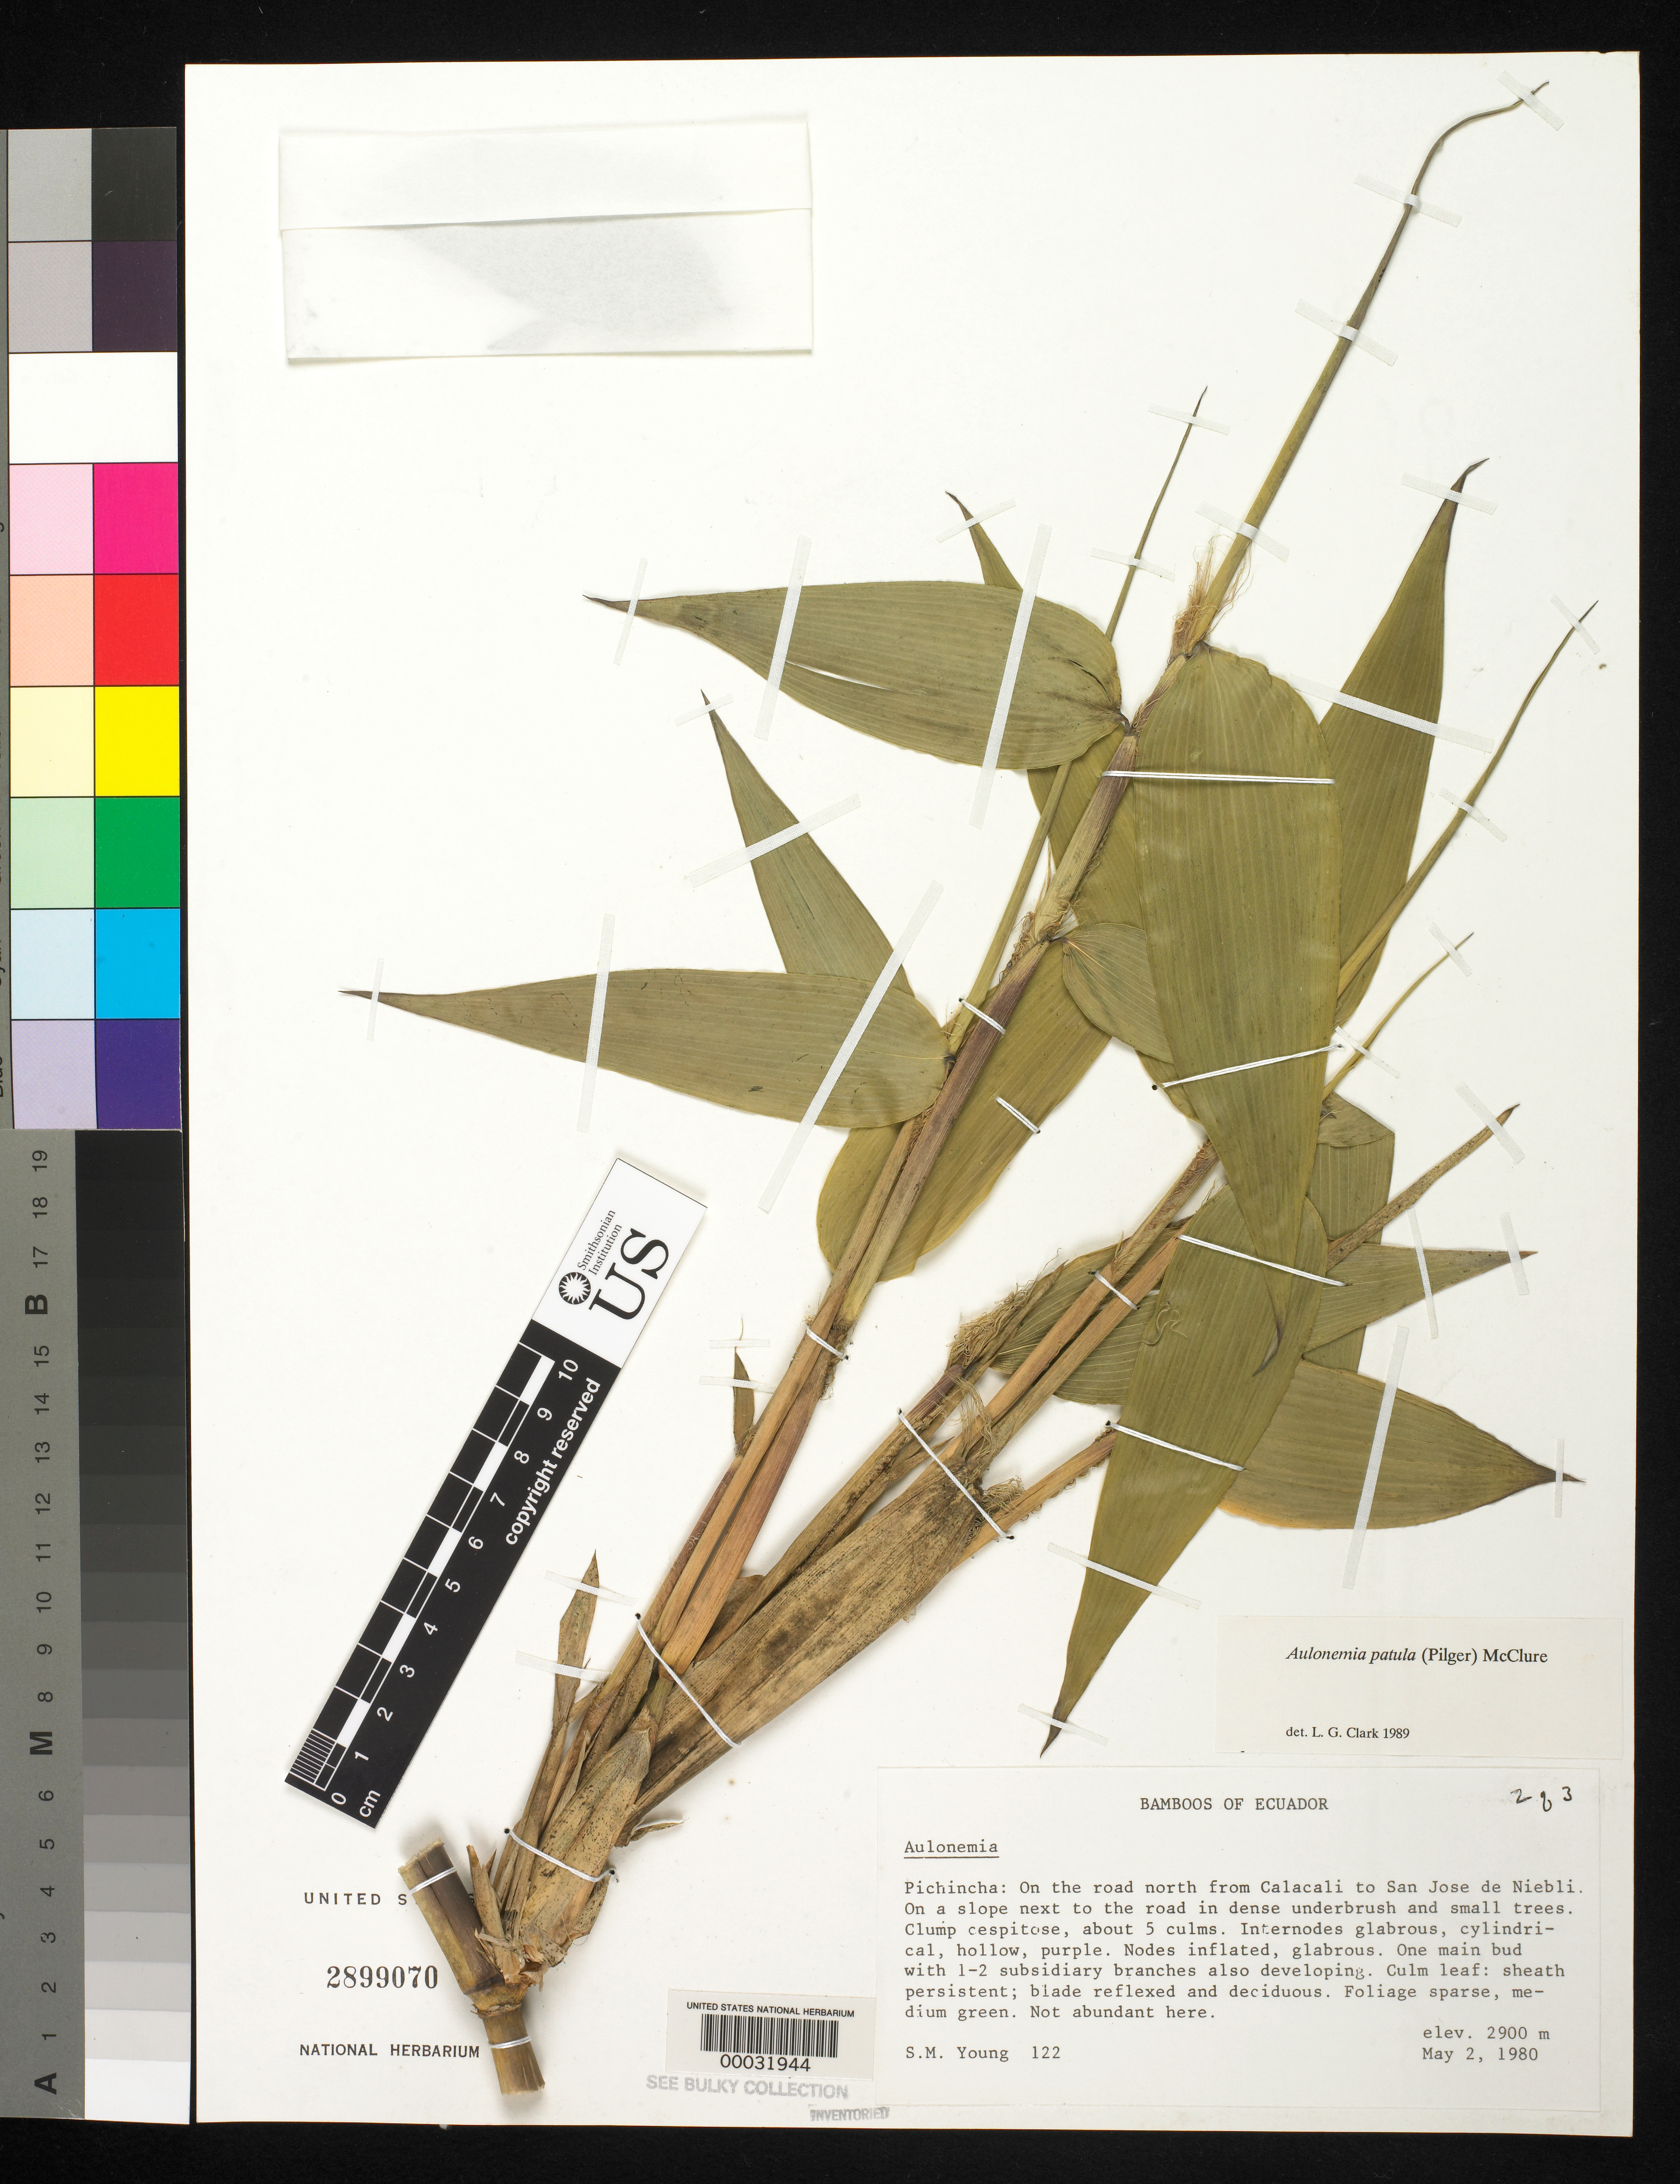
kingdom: Plantae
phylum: Tracheophyta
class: Liliopsida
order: Poales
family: Poaceae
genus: Aulonemia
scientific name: Aulonemia patula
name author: (Pilg.) McClure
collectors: S. Young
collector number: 122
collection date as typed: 02 May 1980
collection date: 1980-05-02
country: Ecuador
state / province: Pichincha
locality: CalaCali, San Jose de niebli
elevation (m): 2900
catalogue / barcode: US 2899070